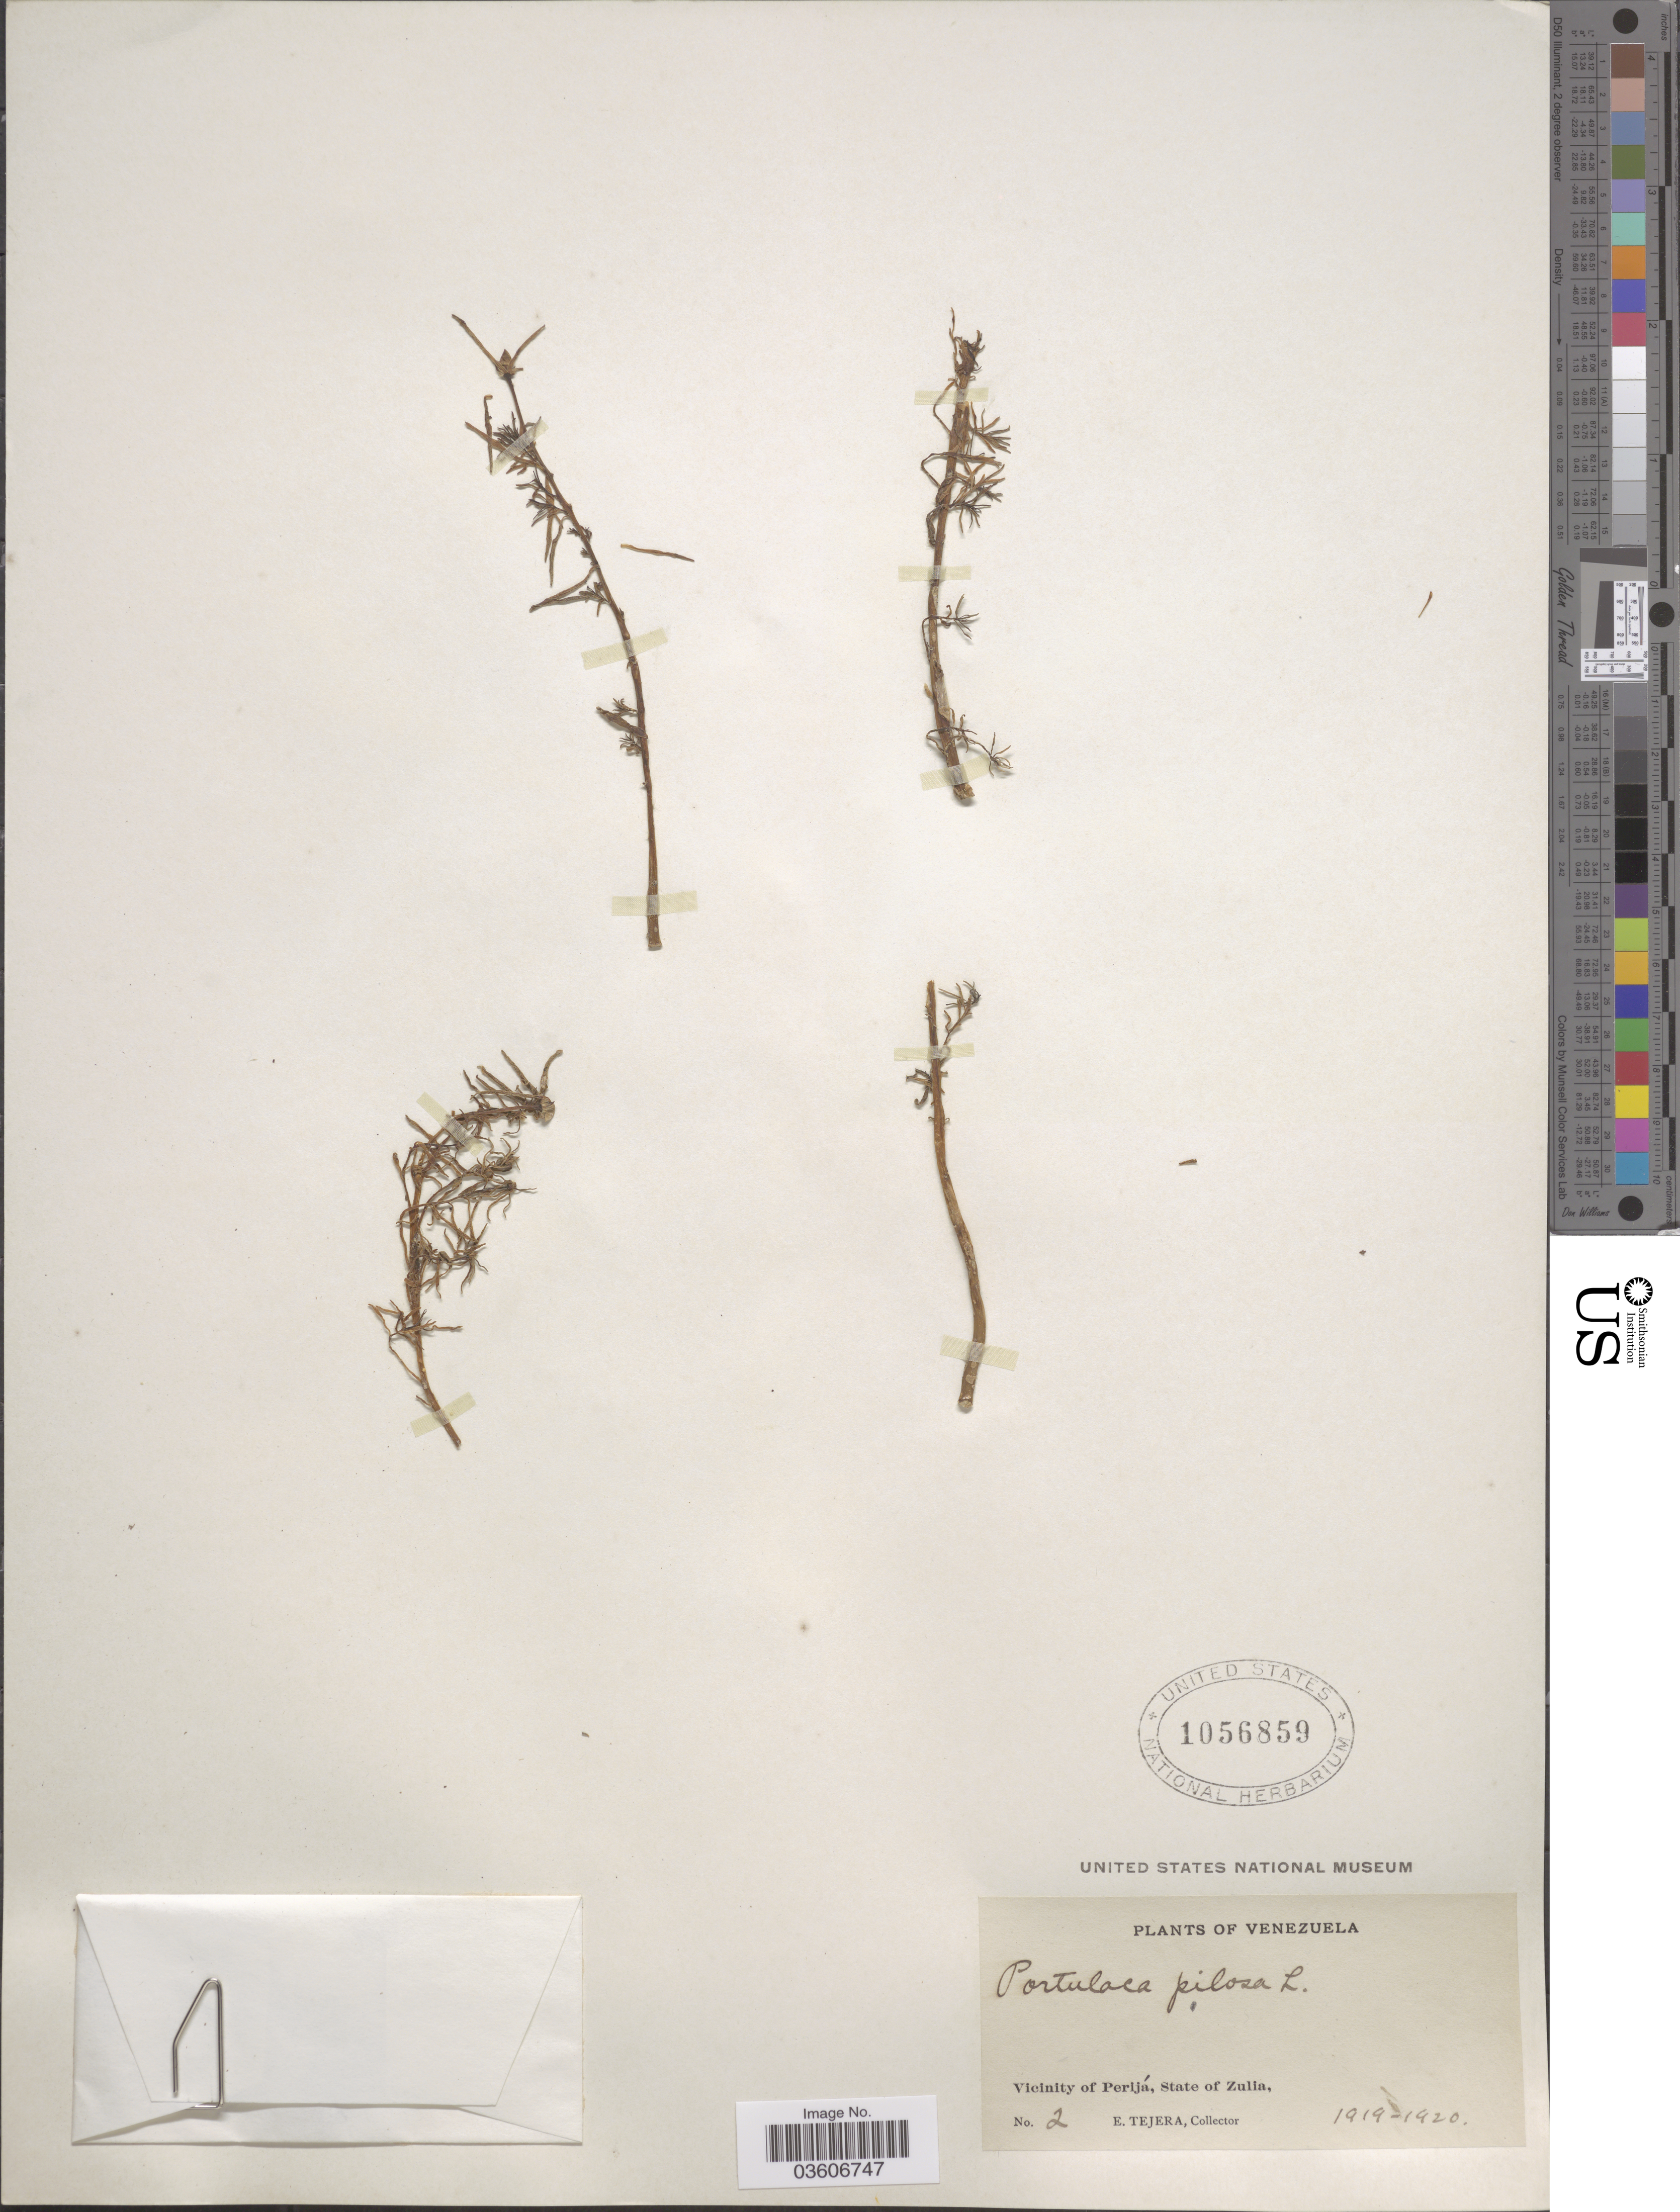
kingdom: Plantae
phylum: Tracheophyta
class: Magnoliopsida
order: Caryophyllales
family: Portulacaceae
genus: Portulaca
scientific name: Portulaca pilosa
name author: L.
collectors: E. Tejera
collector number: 2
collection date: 1919/1920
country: Venezuela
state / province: Zulia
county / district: Perijá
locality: Vicinity of Perijá.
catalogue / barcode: US 1056859